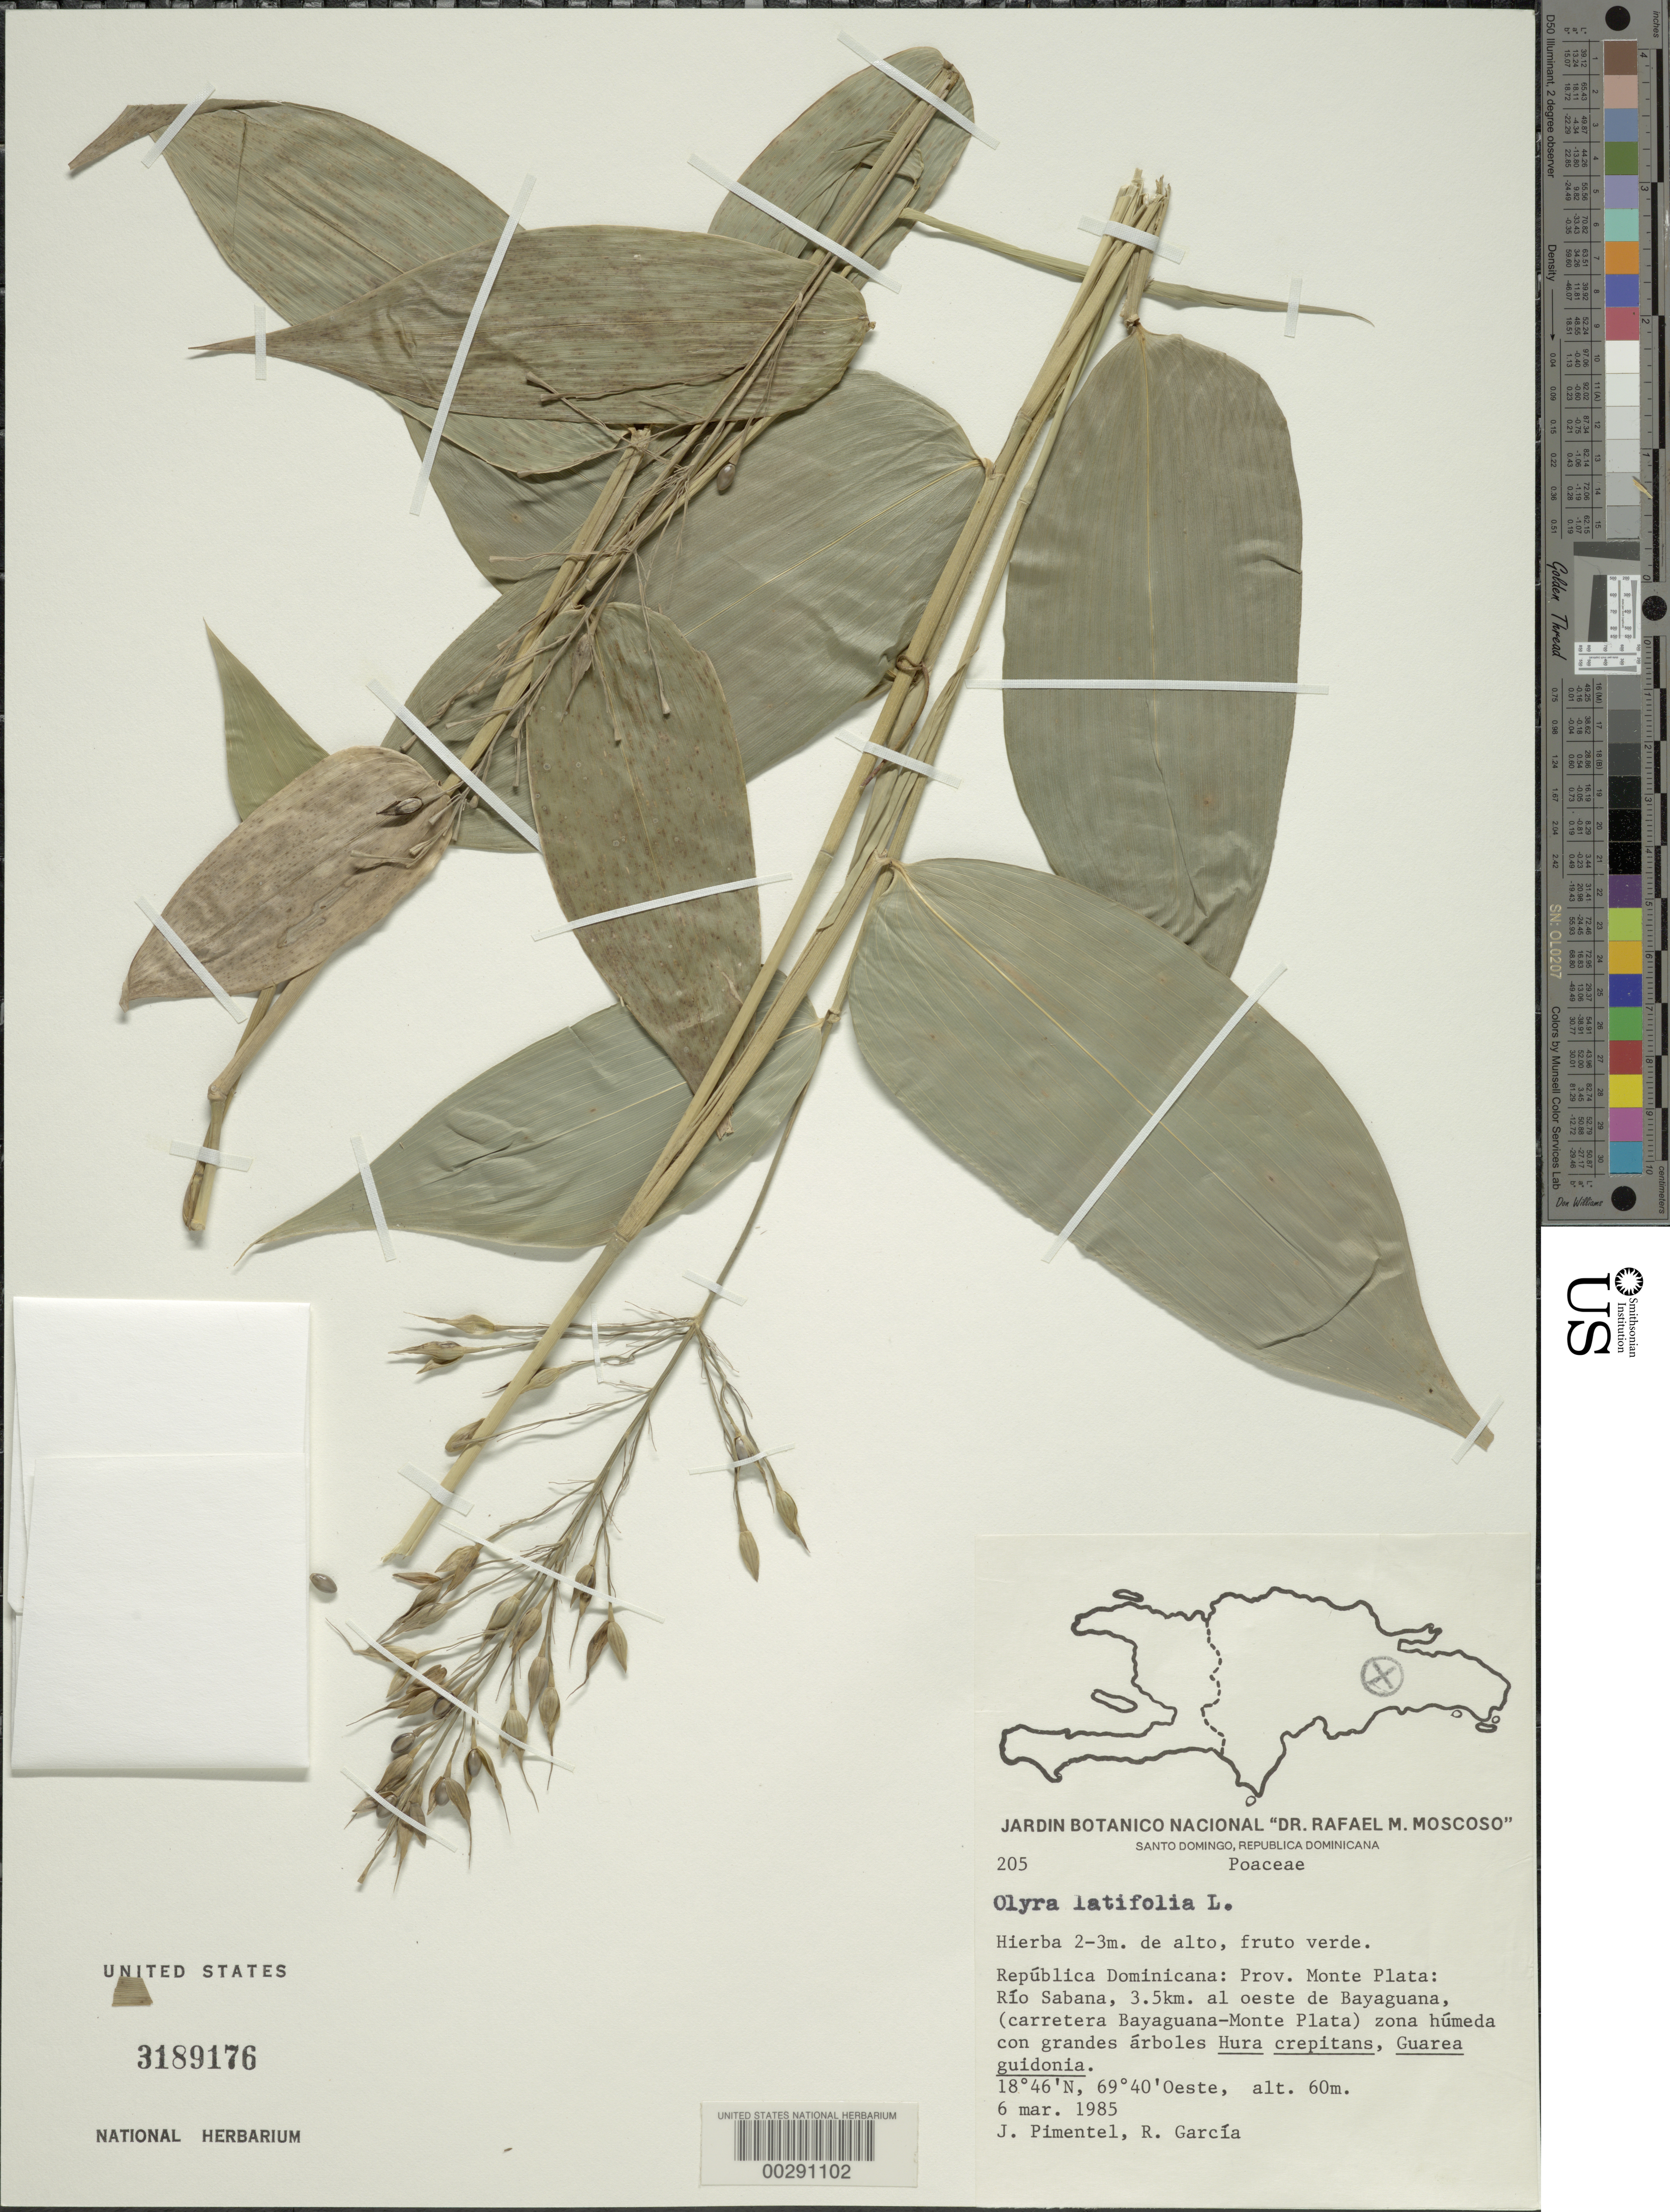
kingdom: Plantae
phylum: Tracheophyta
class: Liliopsida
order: Poales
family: Poaceae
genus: Olyra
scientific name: Olyra latifolia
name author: L.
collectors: J. Pimentel & H. Garcia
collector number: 205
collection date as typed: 06 Mar 1985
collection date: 1985-03-06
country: Dominican Republic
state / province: Monte Plata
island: Hispaniola Island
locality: Rio sabana, 3.5 km e of bayaguana, (bayaguana-monte plata road)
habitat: Humid zone with large trees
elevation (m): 60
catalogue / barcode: US 3189176